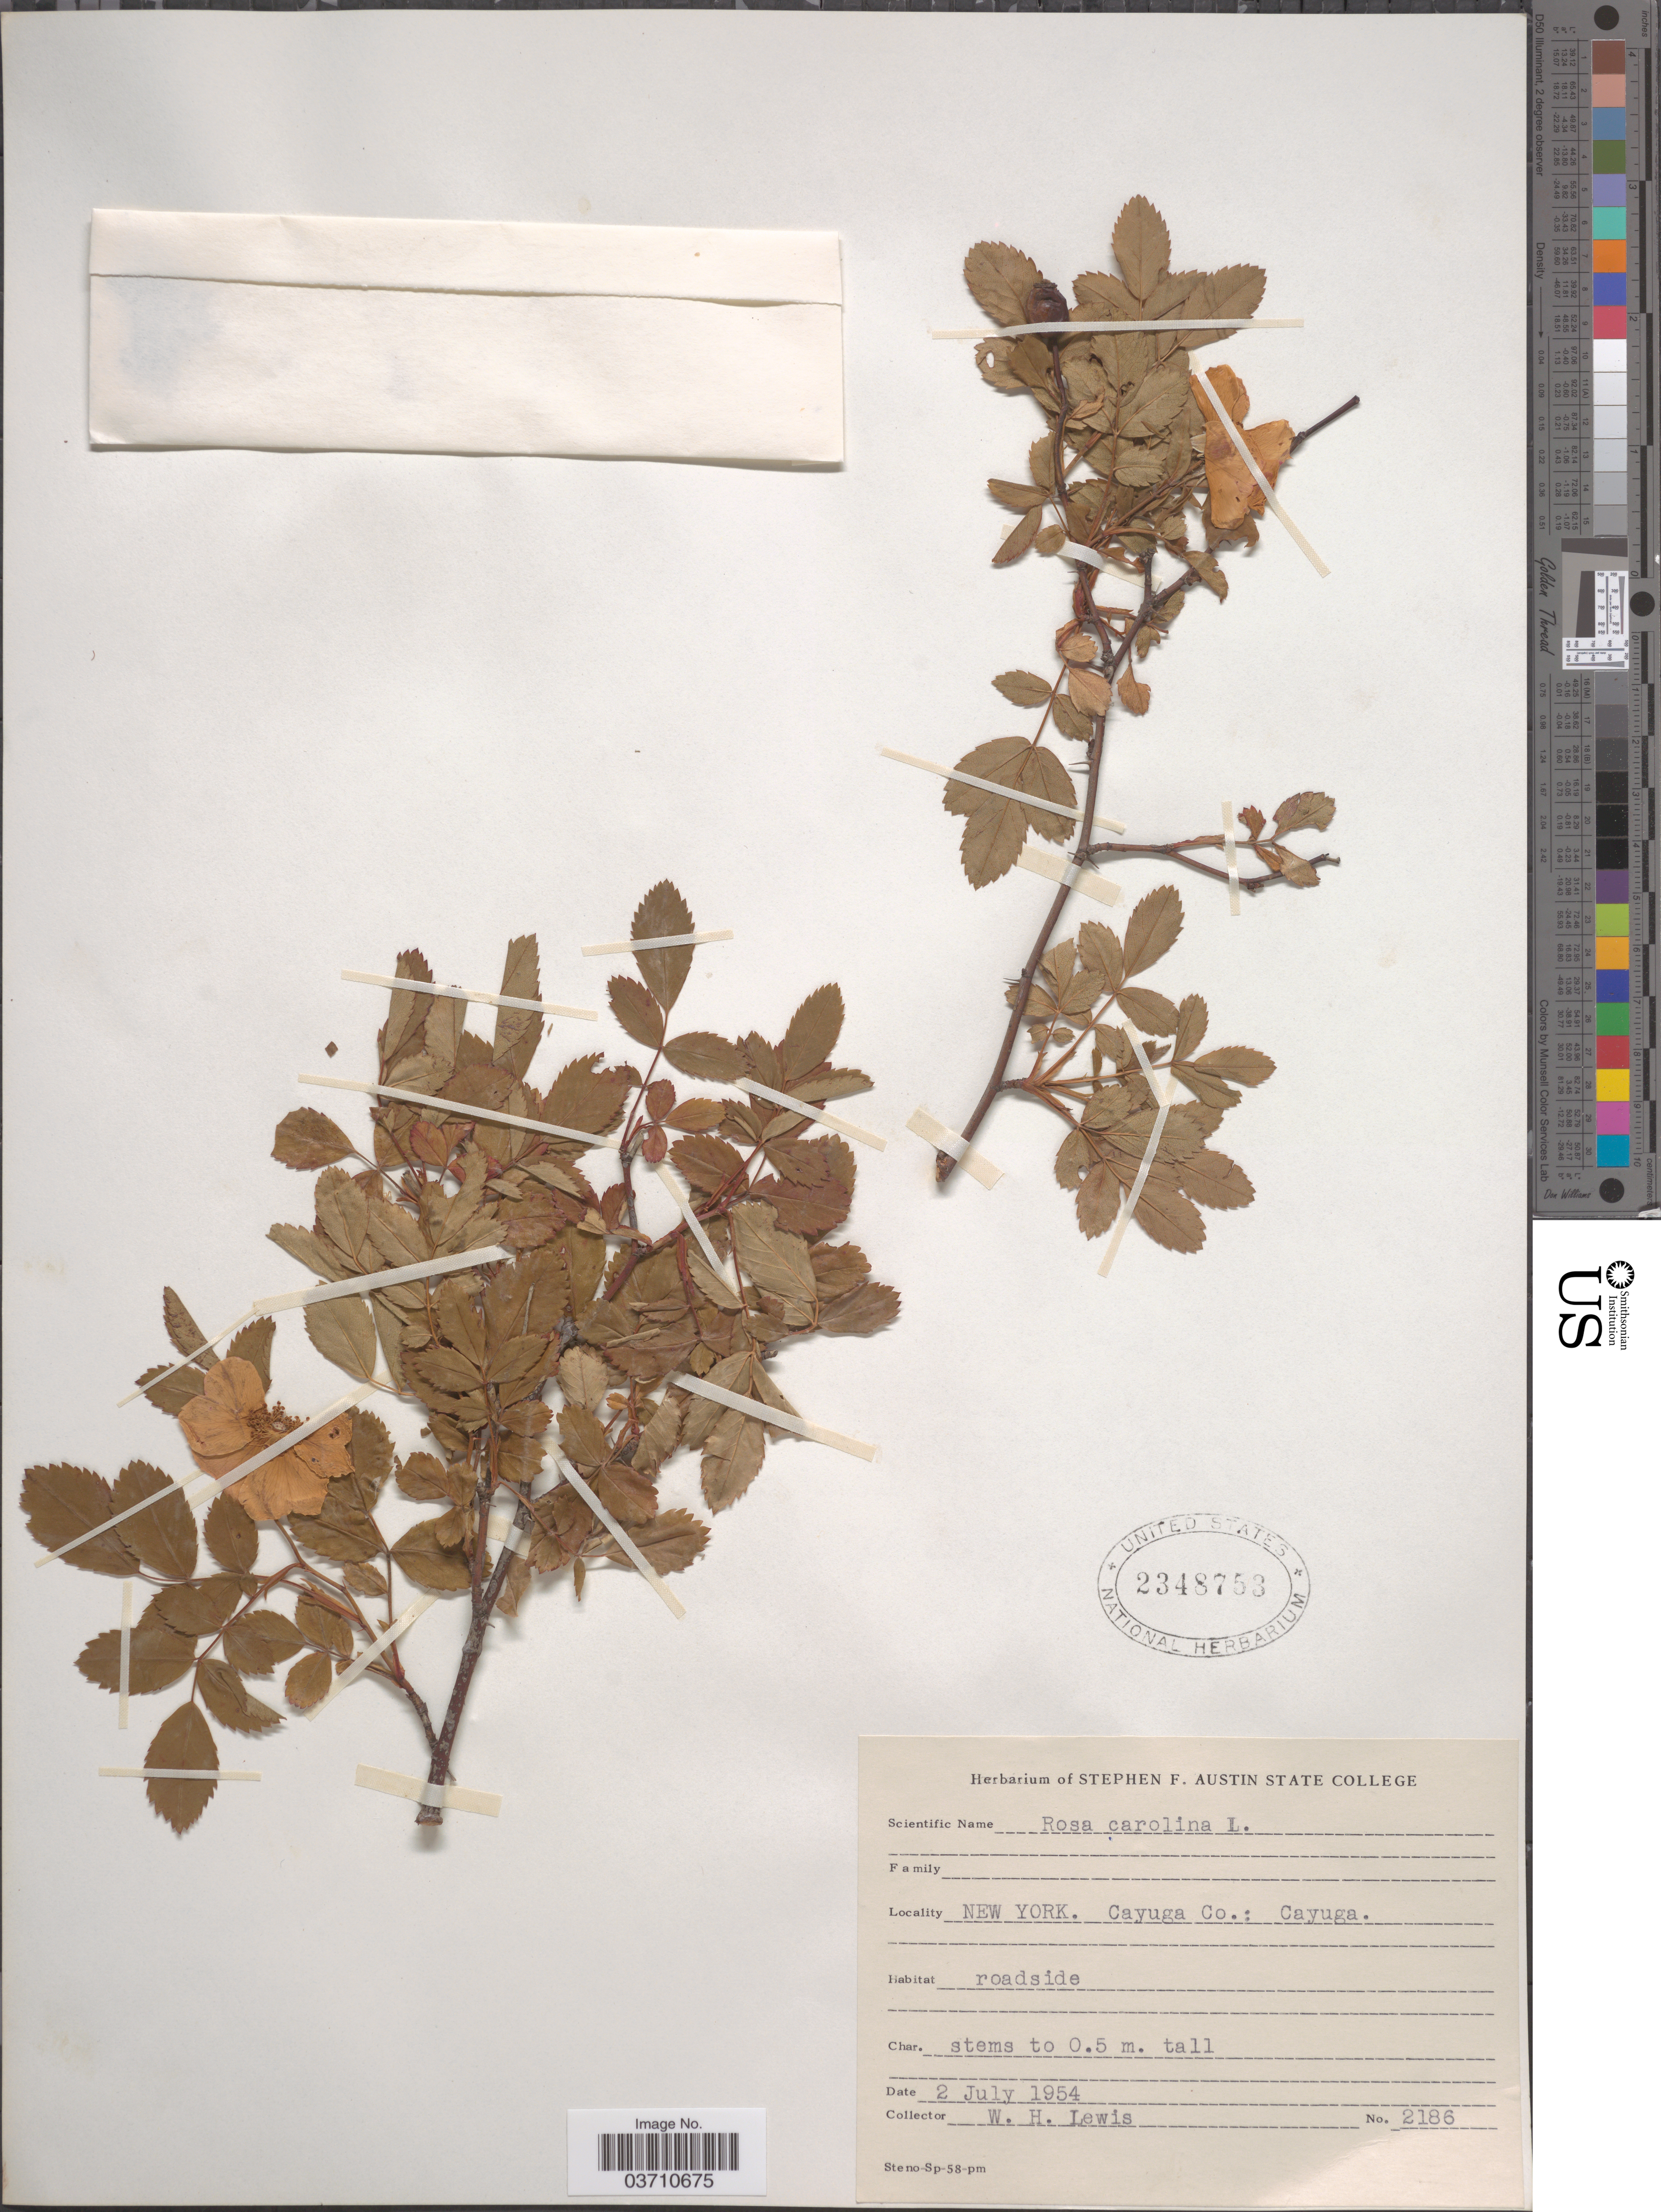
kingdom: Plantae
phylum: Tracheophyta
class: Magnoliopsida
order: Rosales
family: Rosaceae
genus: Rosa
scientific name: Rosa carolina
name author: L.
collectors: W. H. Lewis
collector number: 2186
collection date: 1954-07-02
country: United States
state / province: New York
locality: Cayuga Co.: Cayuga.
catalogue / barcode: US 2348753